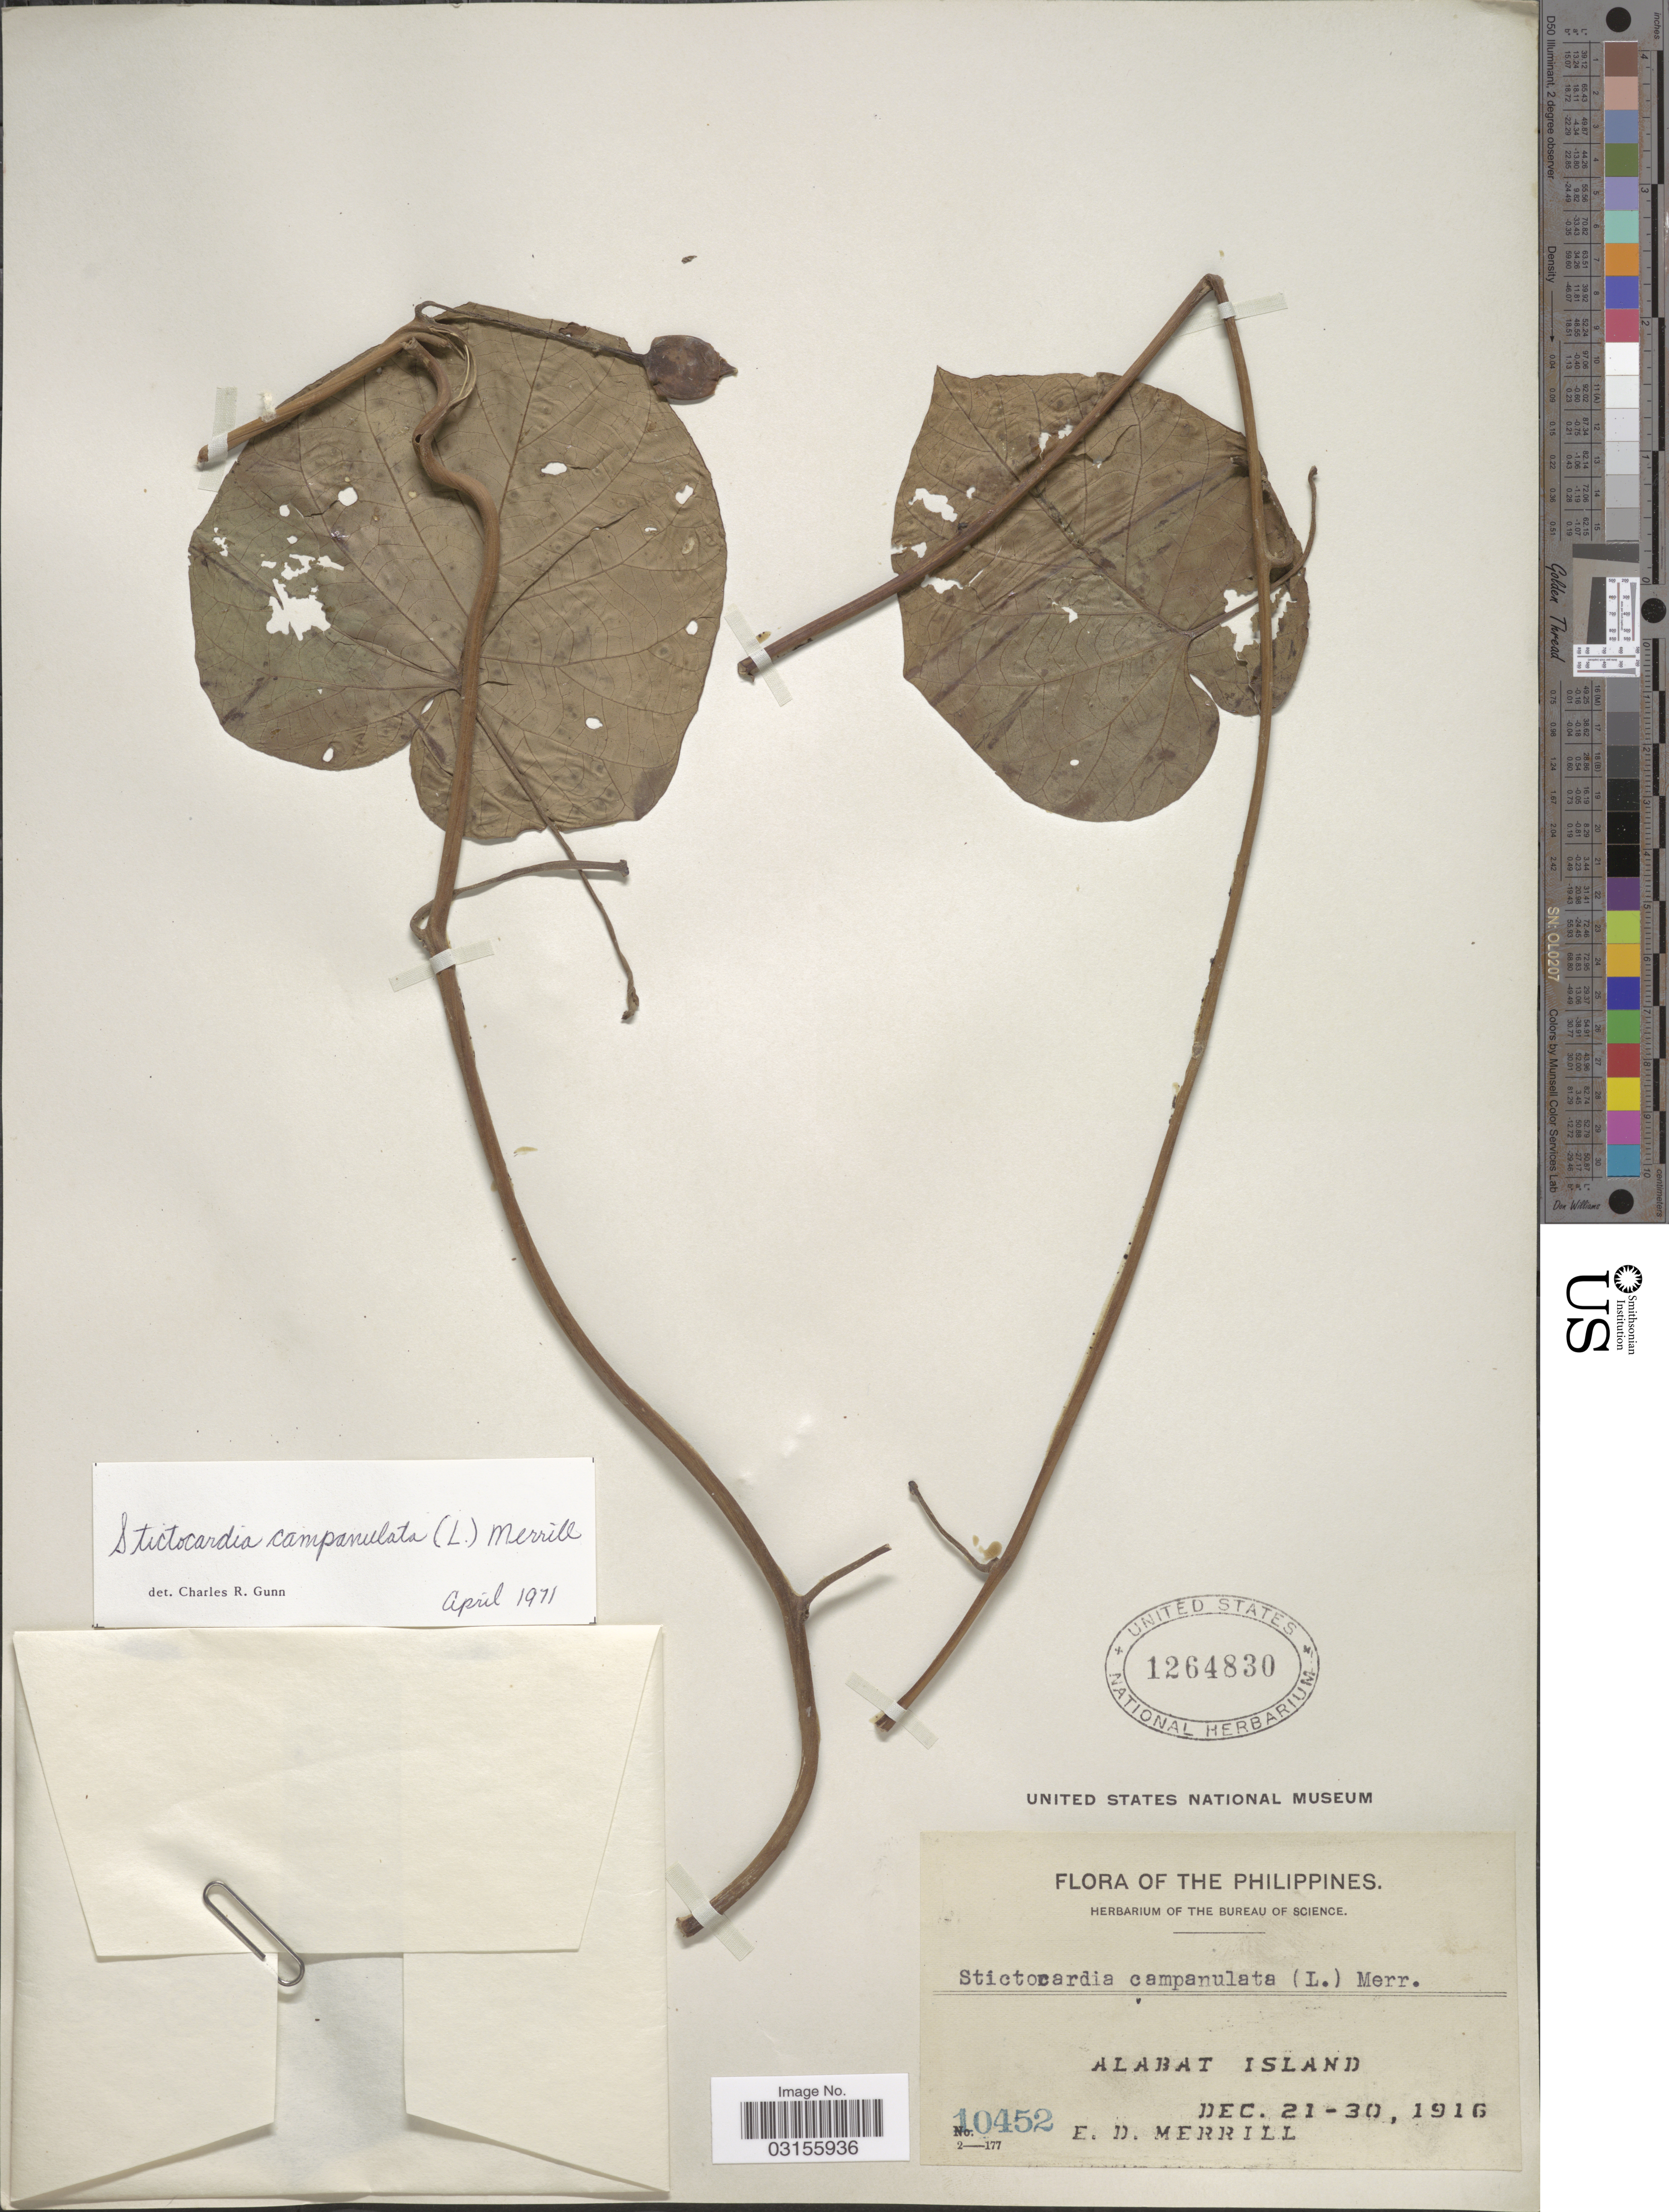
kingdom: Plantae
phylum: Tracheophyta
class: Magnoliopsida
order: Solanales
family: Convolvulaceae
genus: Stictocardia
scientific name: Stictocardia campanulata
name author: Merr.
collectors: E. D. Merrill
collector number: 10452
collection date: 1916-12-21/1916-12-30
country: Philippines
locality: Alabat Island.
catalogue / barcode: US 1264830